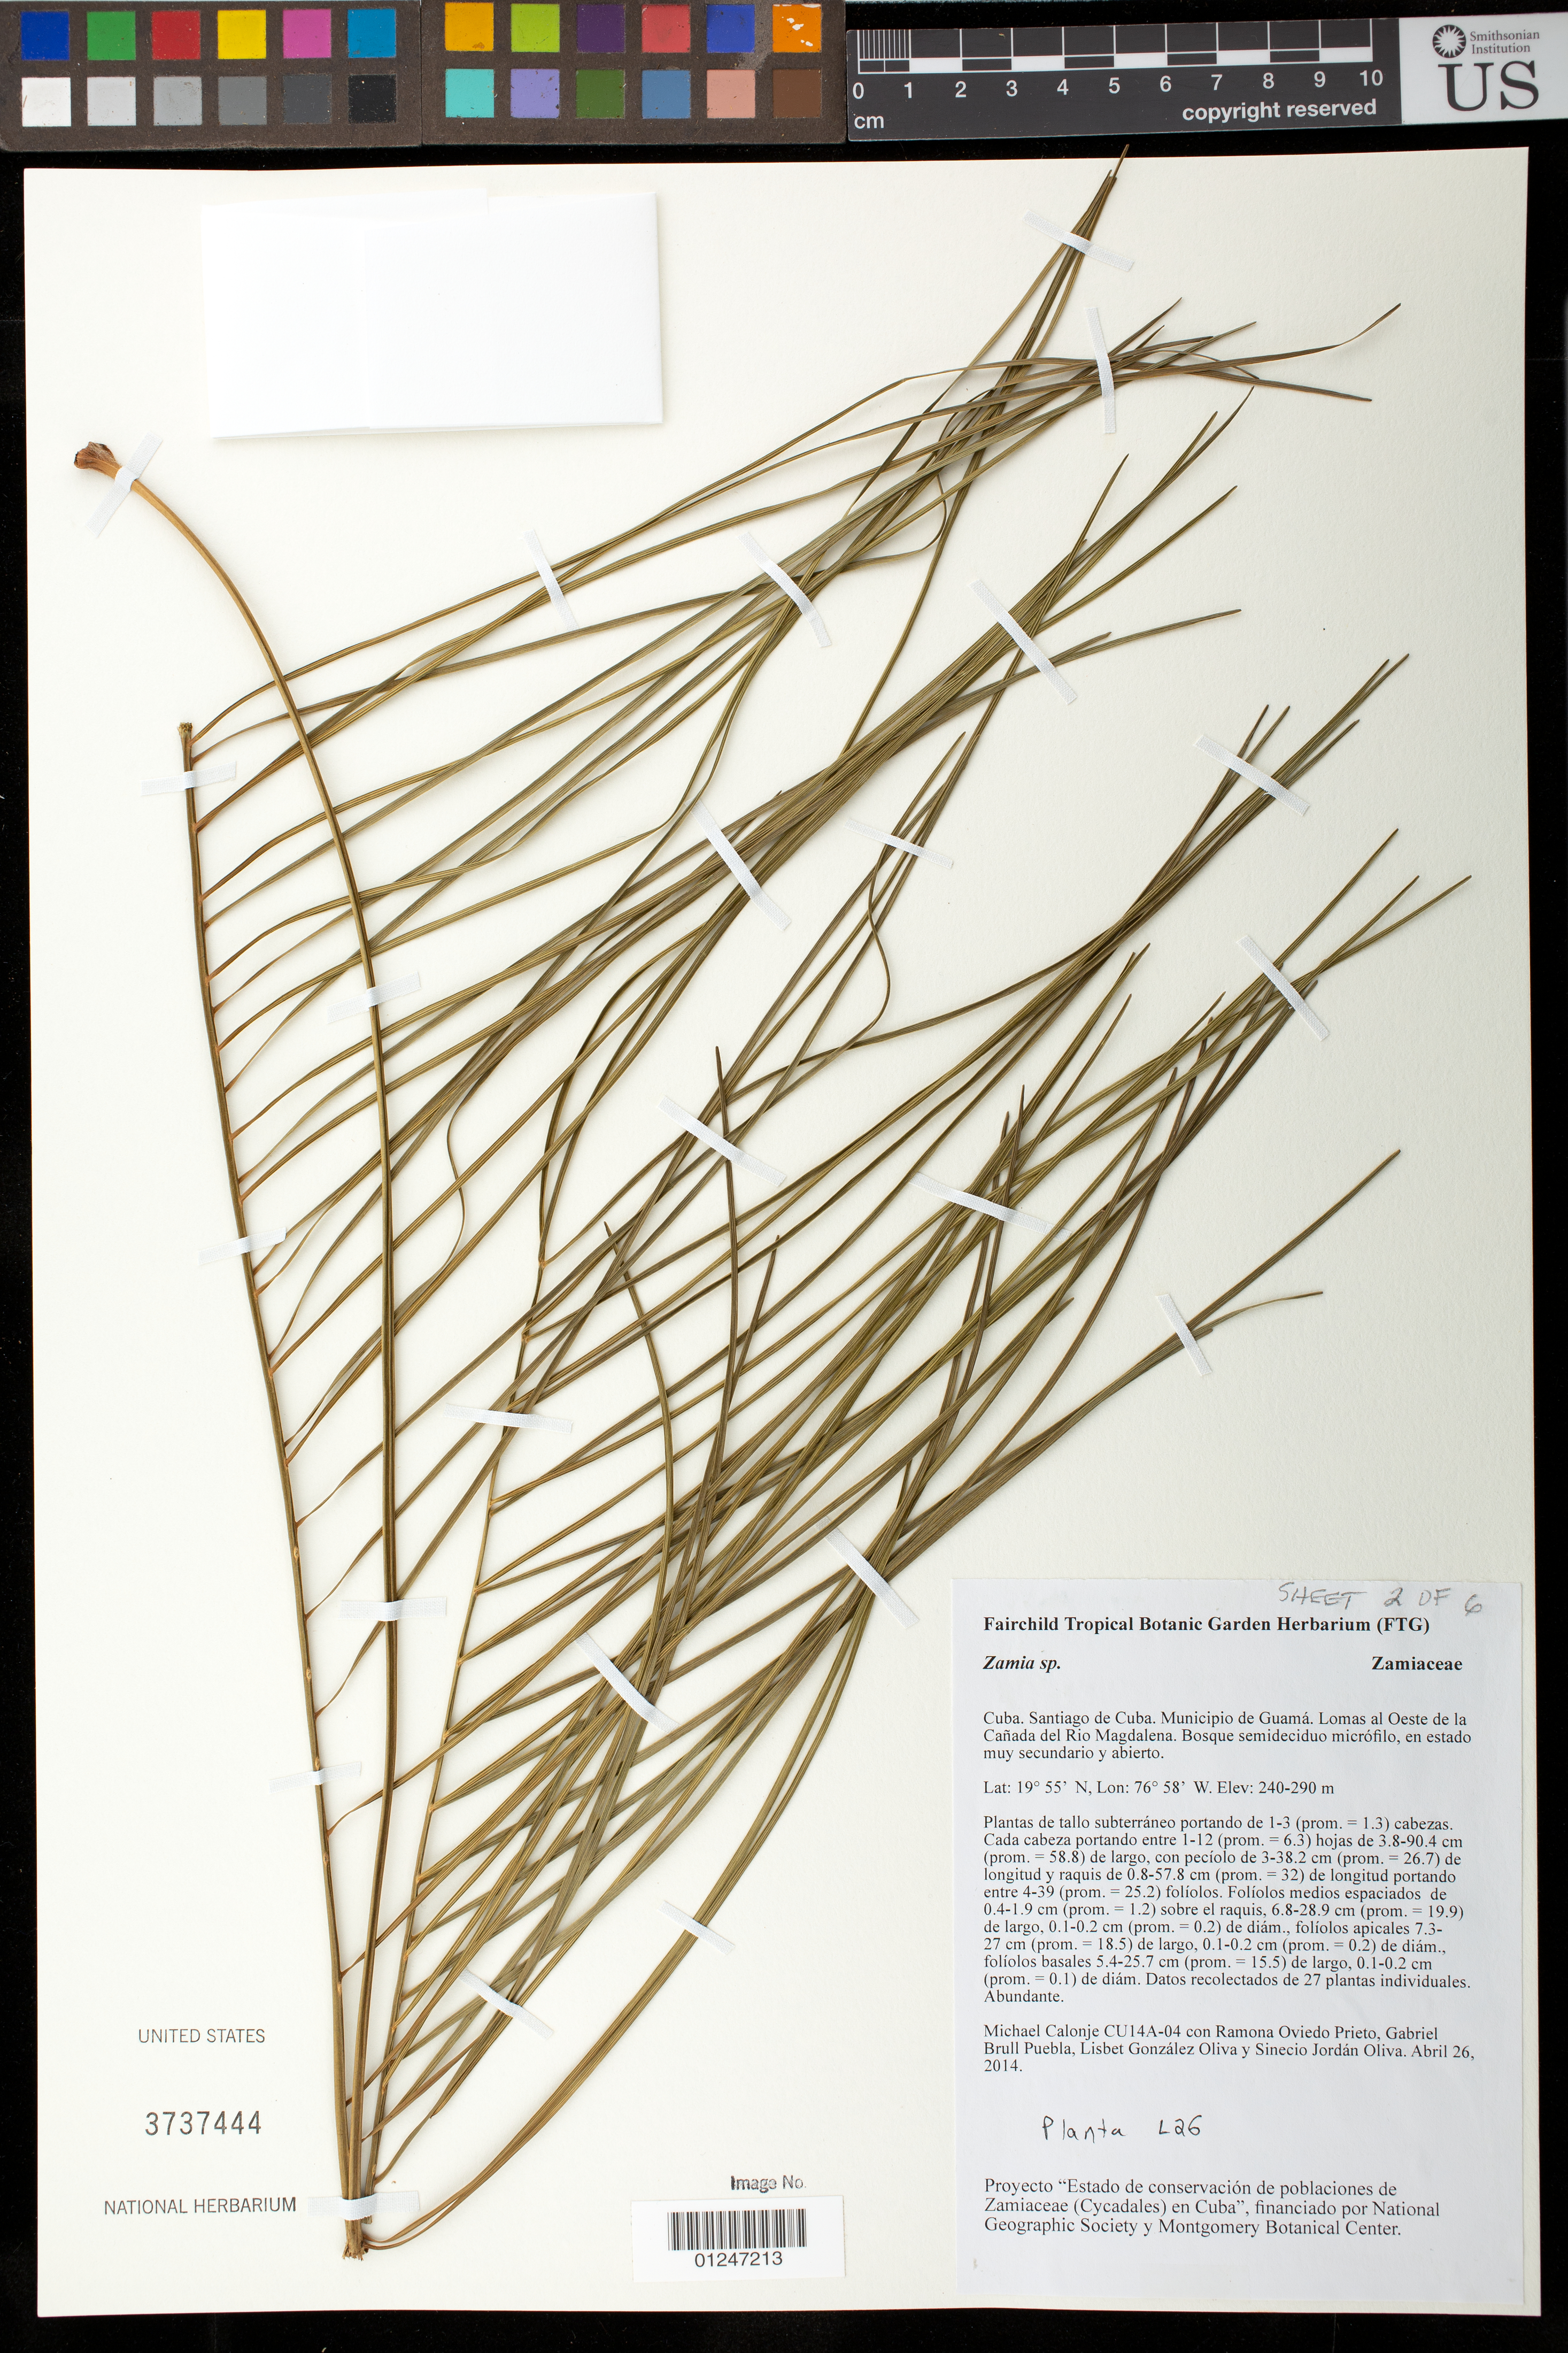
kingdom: Plantae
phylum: Tracheophyta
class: Cycadopsida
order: Cycadales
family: Zamiaceae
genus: Zamia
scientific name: Zamia sp.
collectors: M. Calonje et al.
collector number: CU14A-04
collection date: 2014-04-26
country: Cuba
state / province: Santiago de Cuba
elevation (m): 240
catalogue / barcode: US 3737444